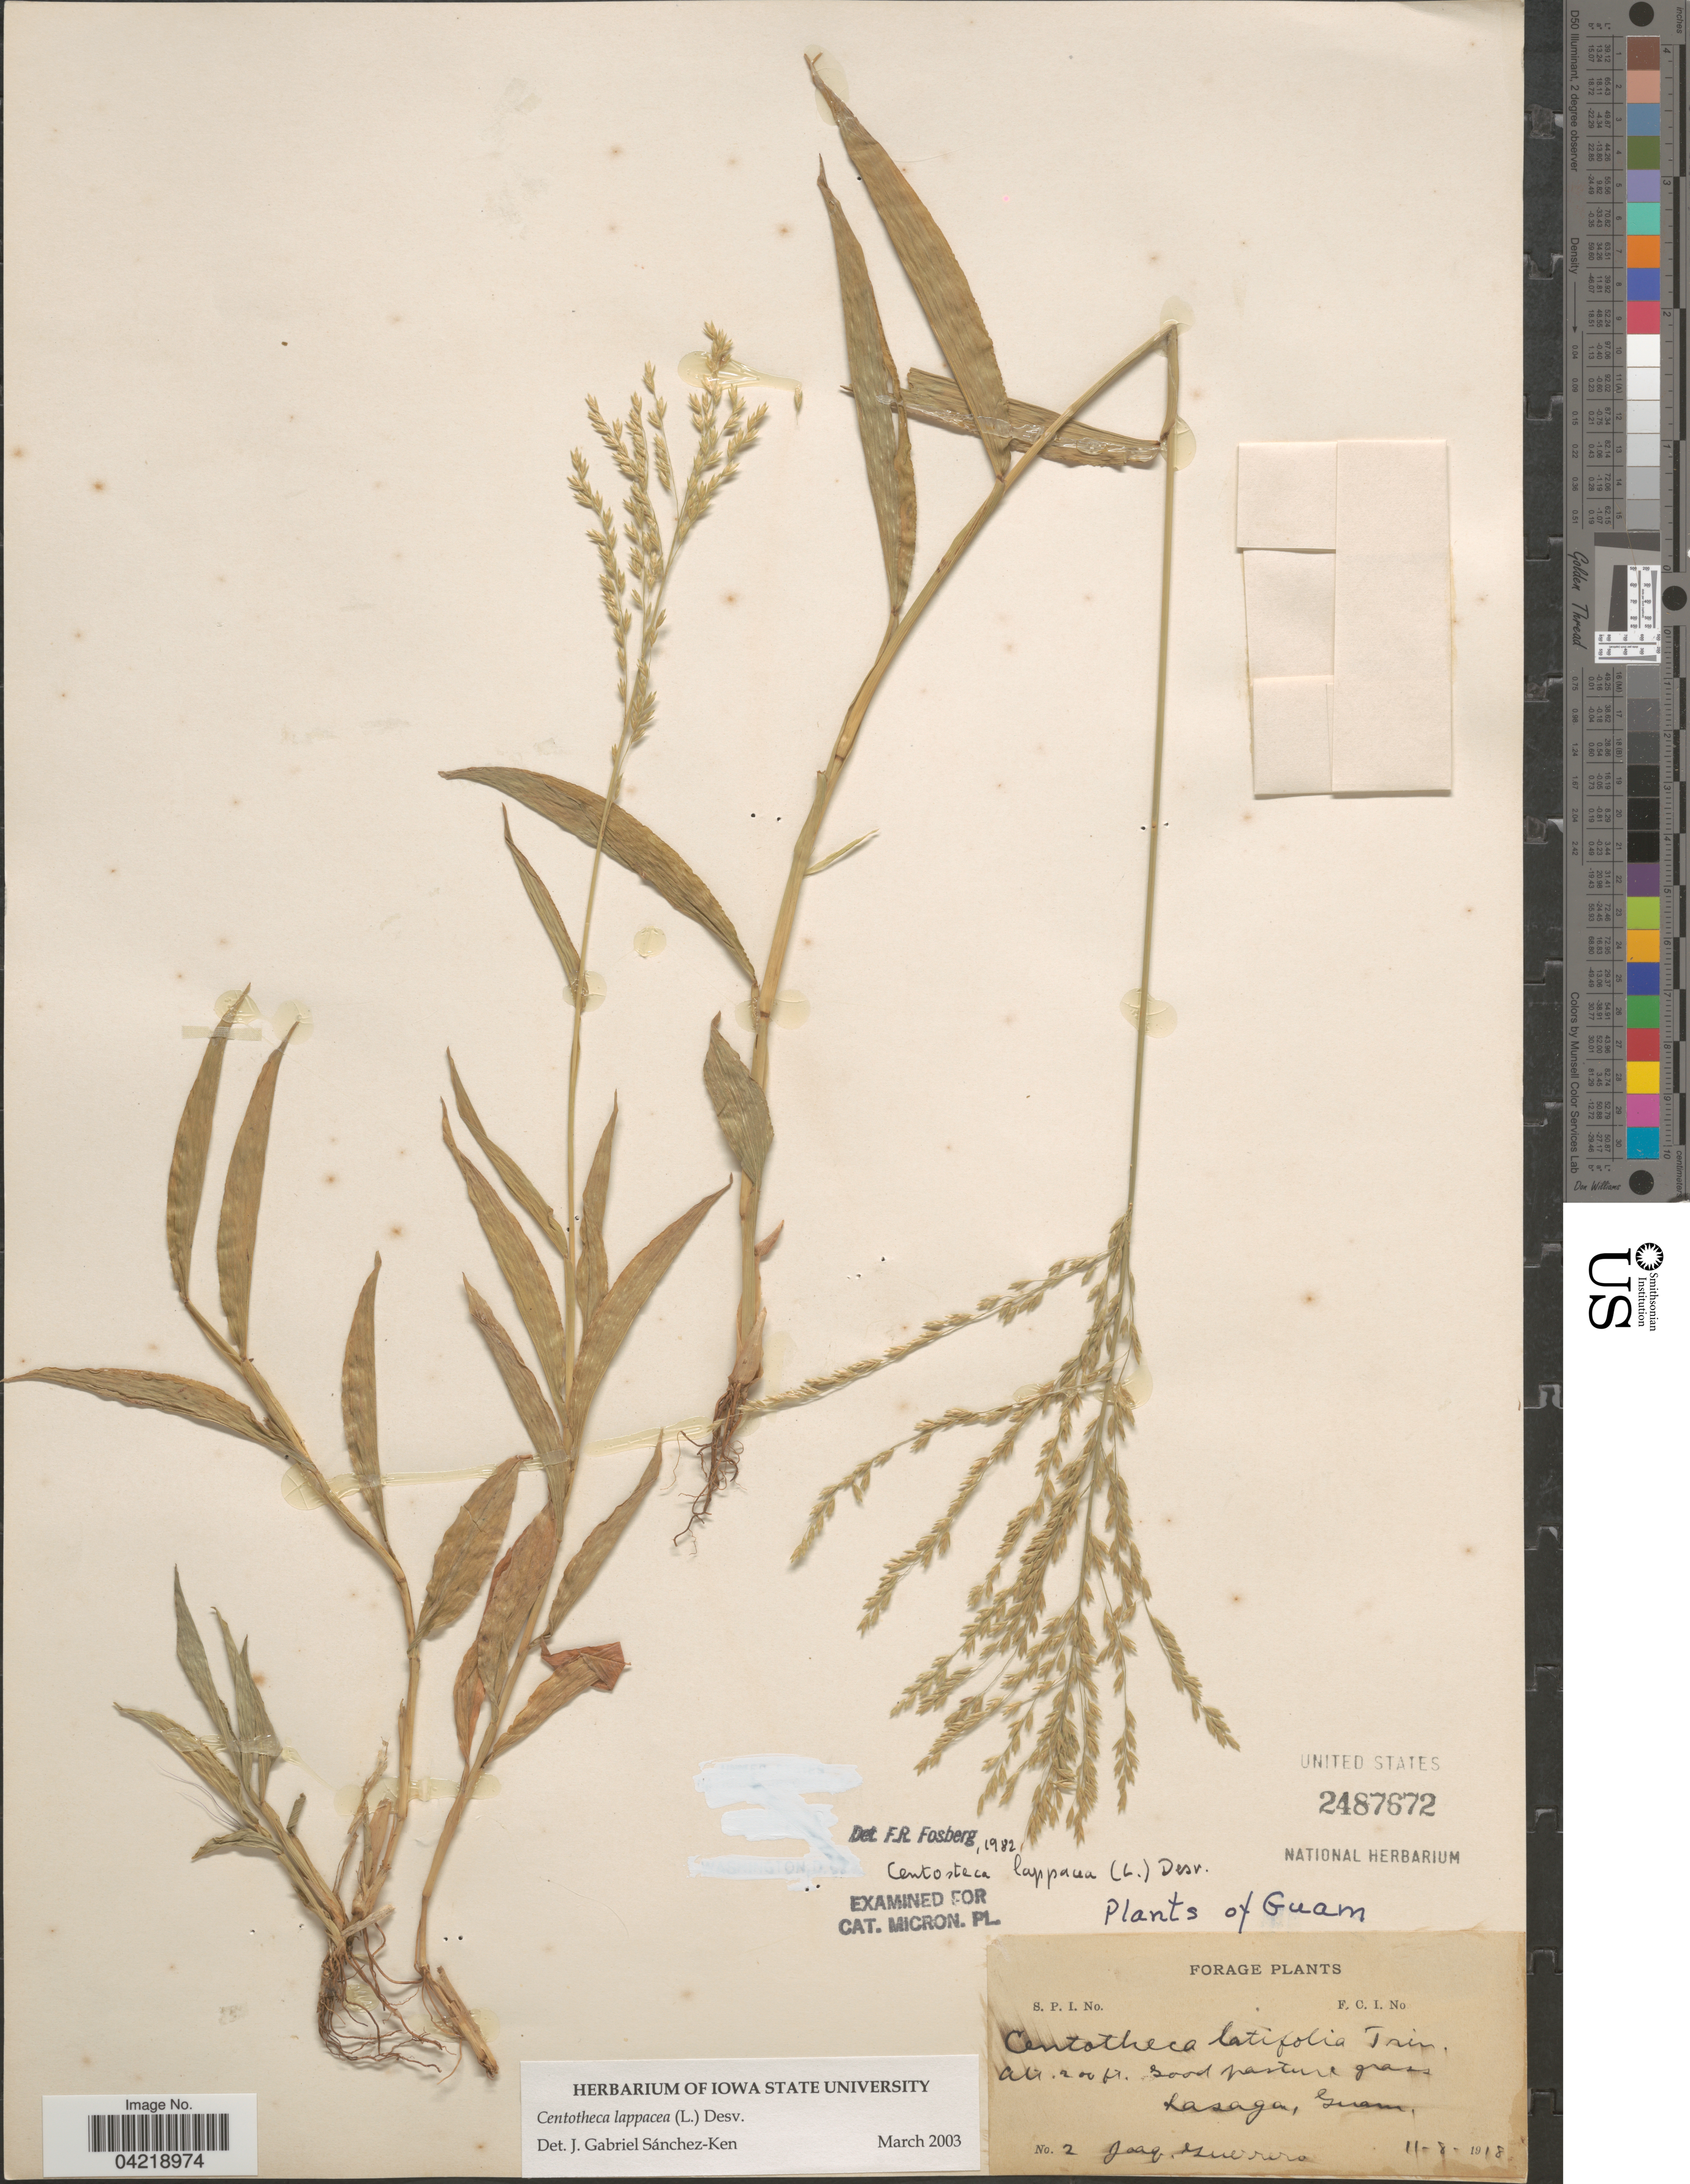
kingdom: Plantae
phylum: Tracheophyta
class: Liliopsida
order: Poales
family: Poaceae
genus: Centotheca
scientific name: Centotheca lappacea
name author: (L.) Desv.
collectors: J. Guerrero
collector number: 2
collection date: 1918-08-11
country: Guam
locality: Forage. Lasaga.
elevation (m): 61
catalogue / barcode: US 2487672